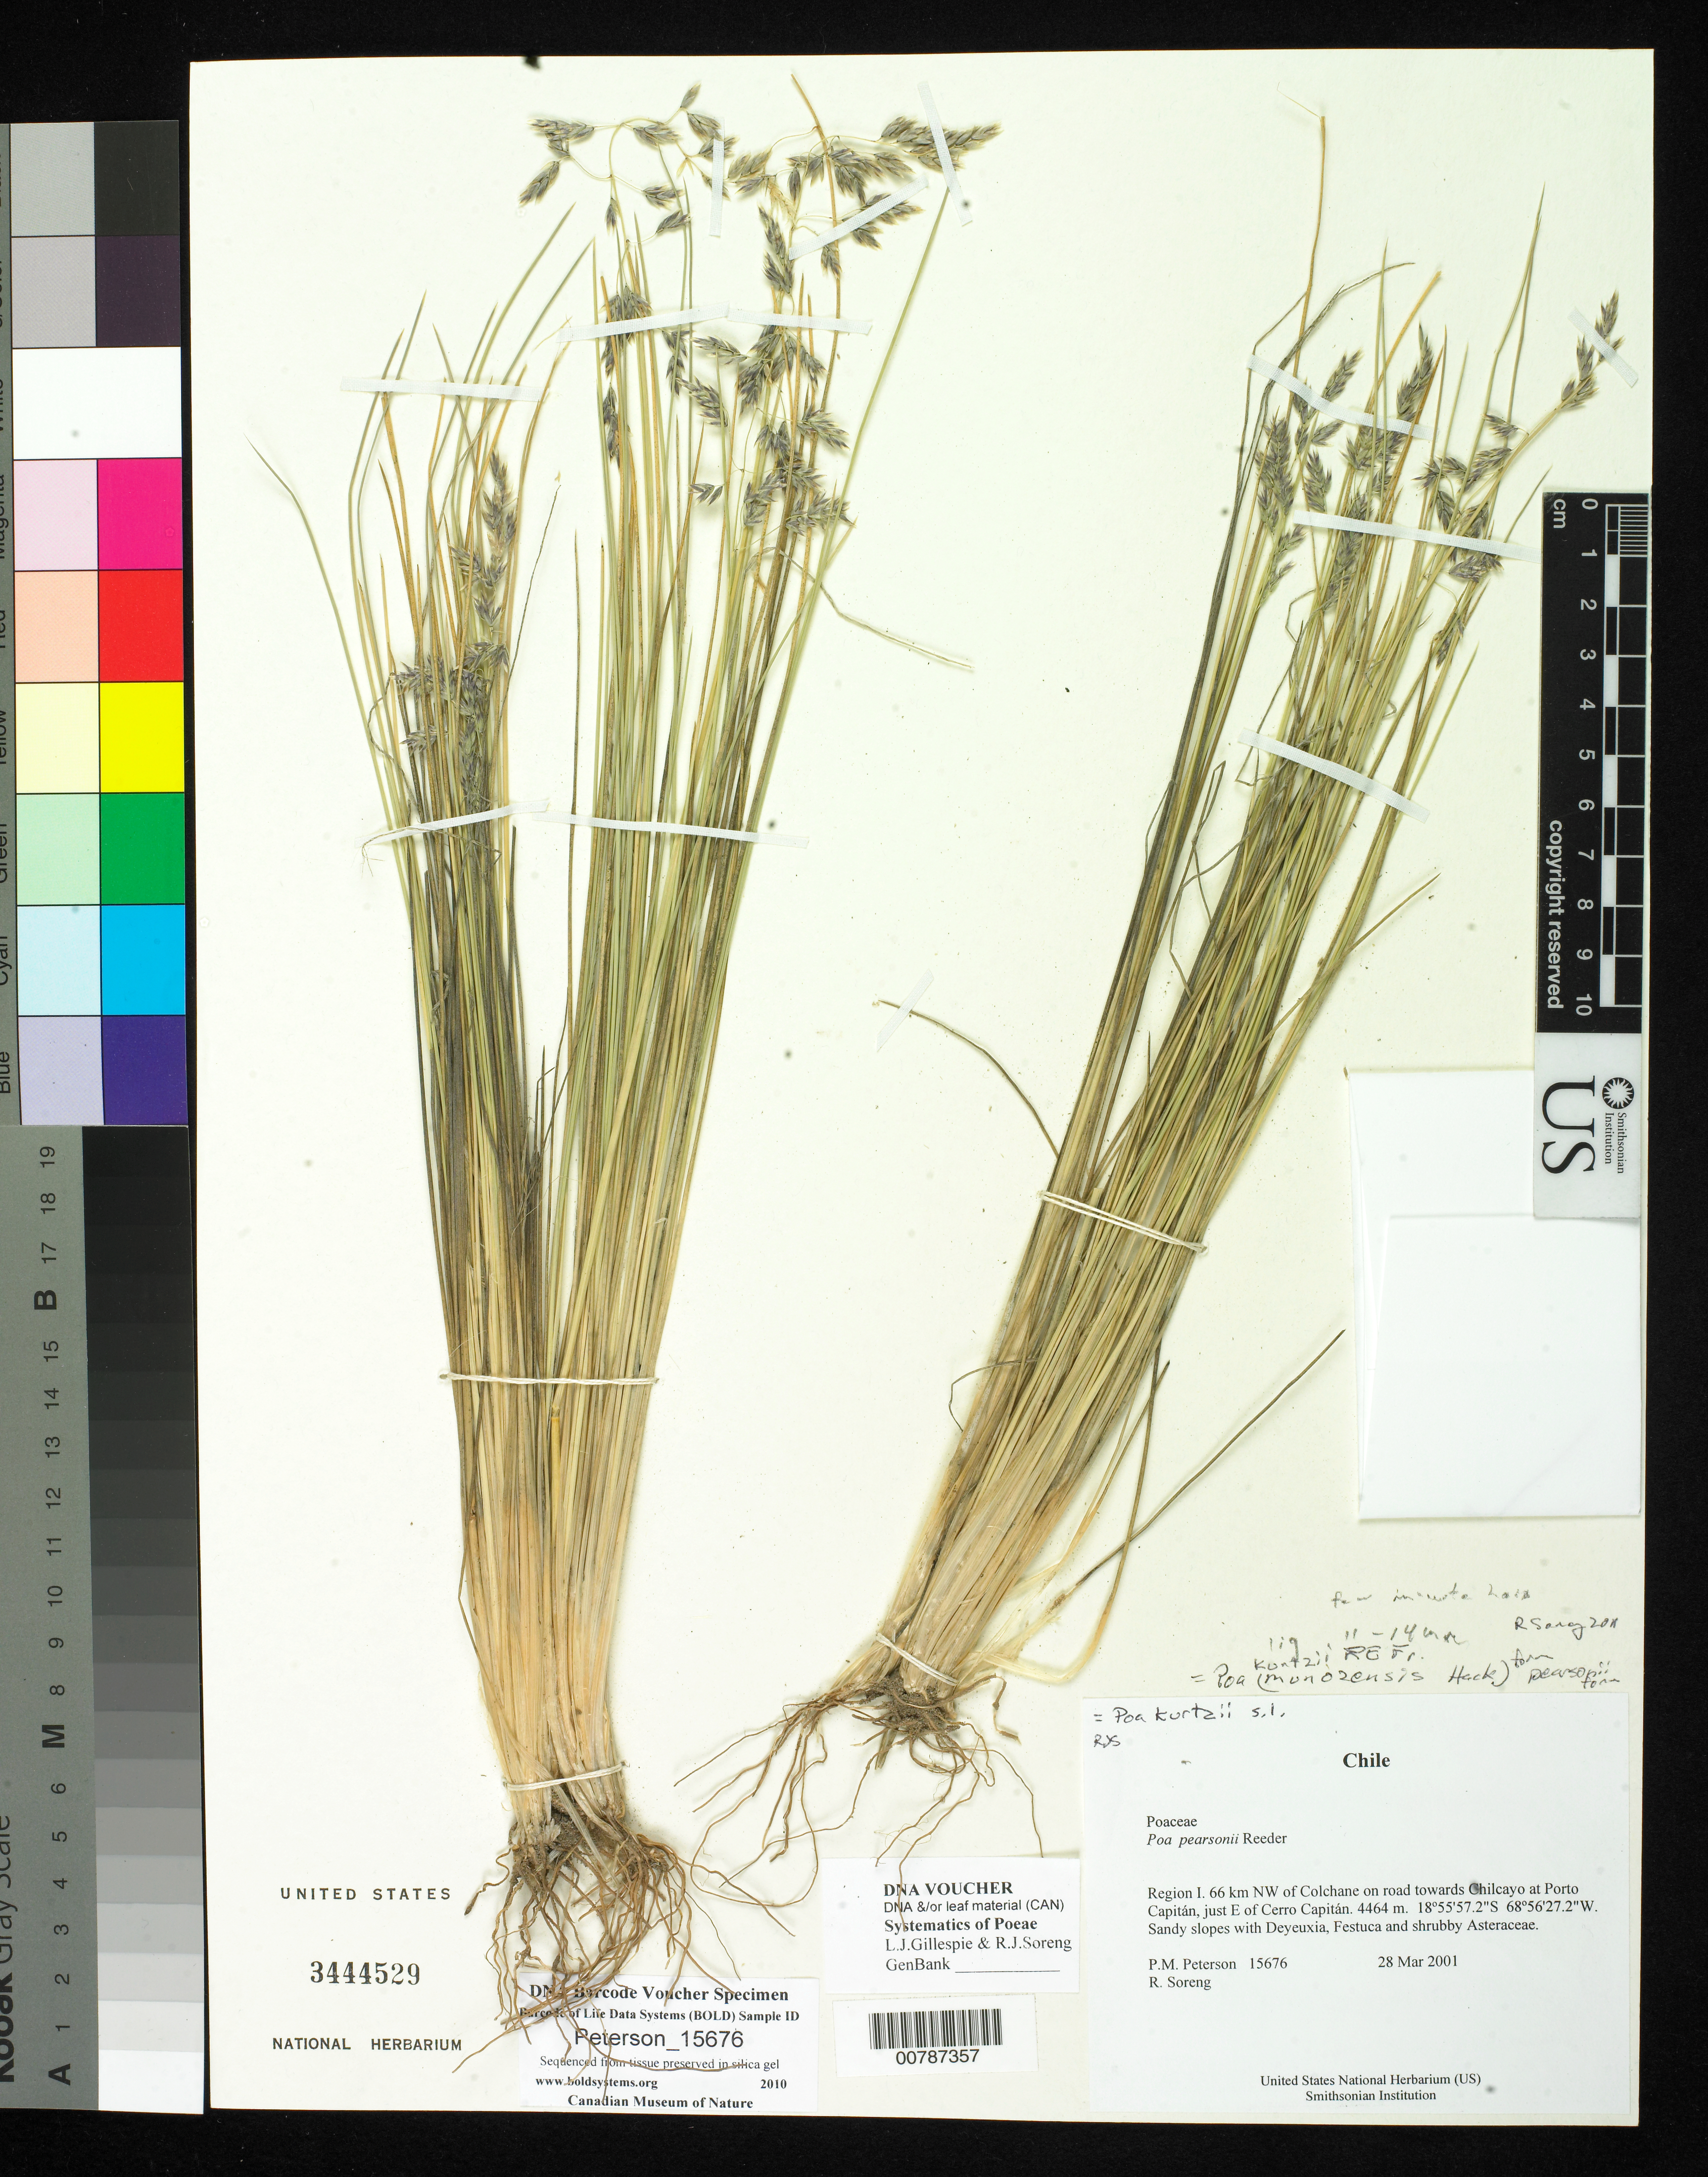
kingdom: Plantae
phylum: Tracheophyta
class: Liliopsida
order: Poales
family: Poaceae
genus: Poa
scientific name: Poa kurtzii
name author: R.E. Fr.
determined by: Poaceae Reorganization Project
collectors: P. M. Peterson & R. J. Soreng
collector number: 15676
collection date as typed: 28 Mar 2001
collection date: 2001-03-28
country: Chile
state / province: Tarapacá (I)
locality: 66 km NW of Colchane on road towards Chilcayo at Porto Capitán, just E of Cerro Capitán.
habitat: Sandy slopes with Deyeuxia, Festuca and shruby Asteraceae.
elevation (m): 4464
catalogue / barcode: US 3444529